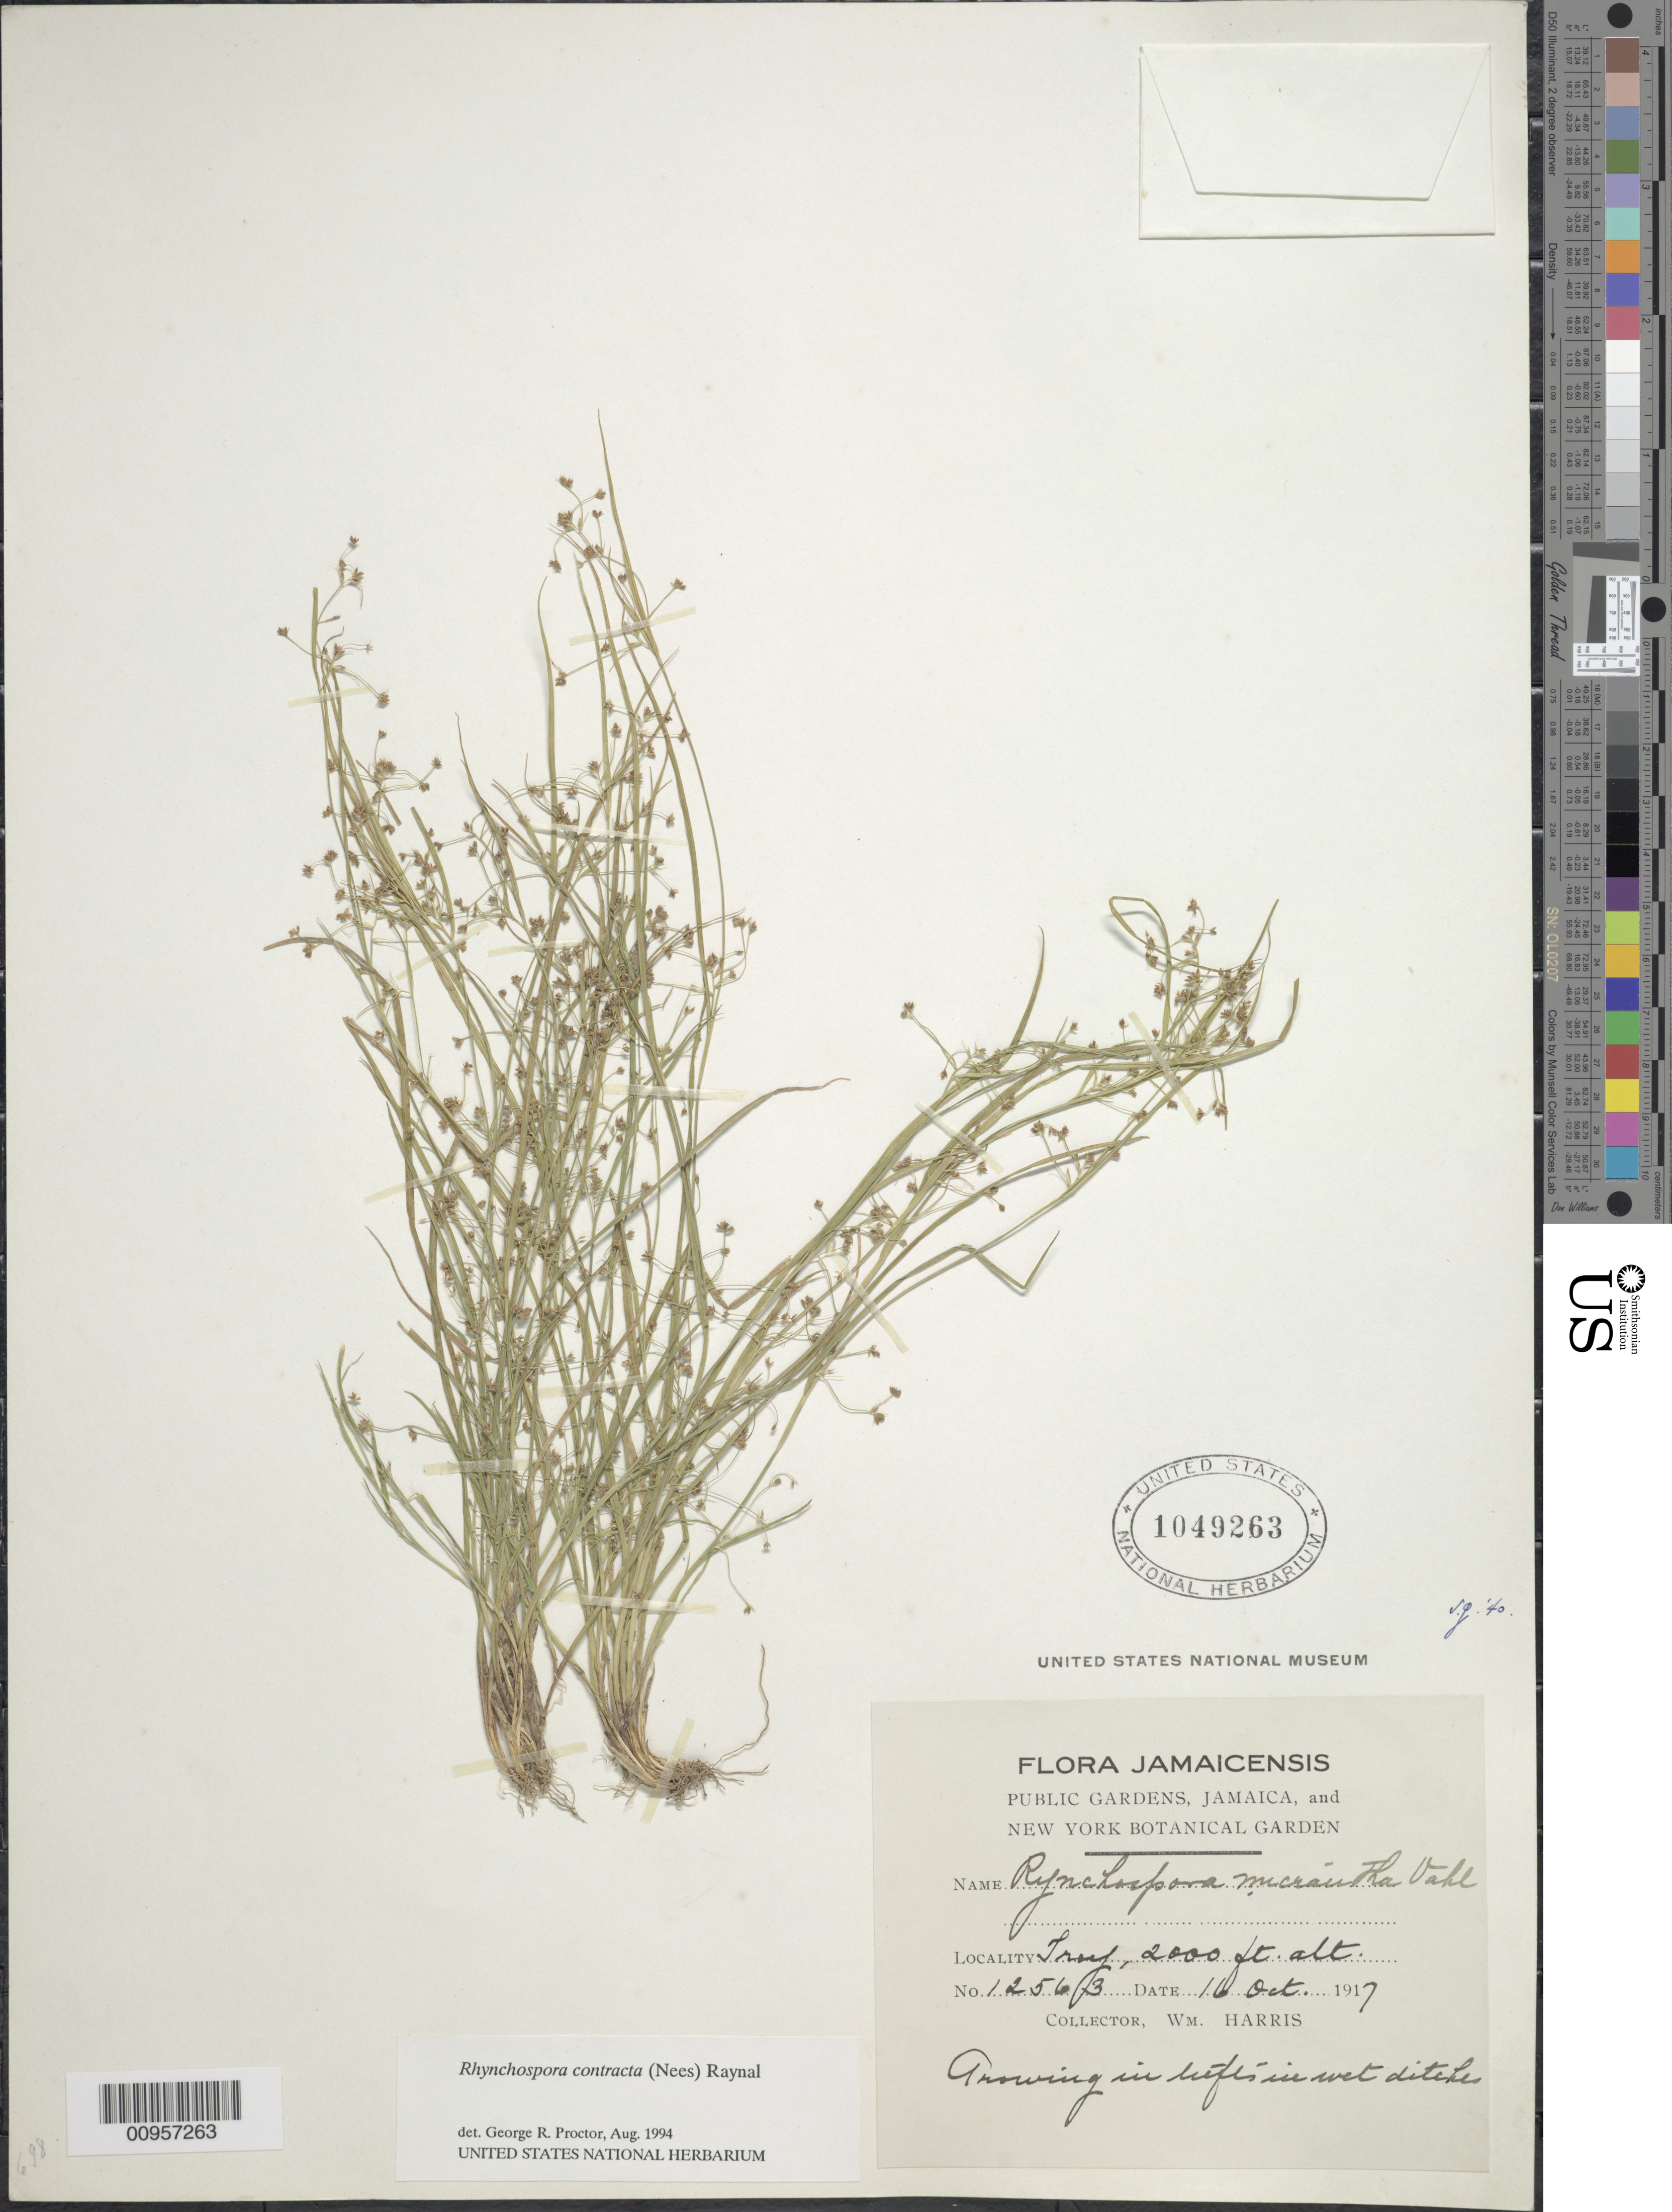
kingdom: Plantae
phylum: Tracheophyta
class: Liliopsida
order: Poales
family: Cyperaceae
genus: Rhynchospora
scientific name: Rhynchospora contracta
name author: (Nees) J. Raynal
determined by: Proctor, G. R.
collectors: W. H. Harris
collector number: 12563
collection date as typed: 16 Oct 1917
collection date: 1917-10-16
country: Jamaica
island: Jamaica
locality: Troy, in ditches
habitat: In wet ditches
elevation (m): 610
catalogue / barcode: US 1049263